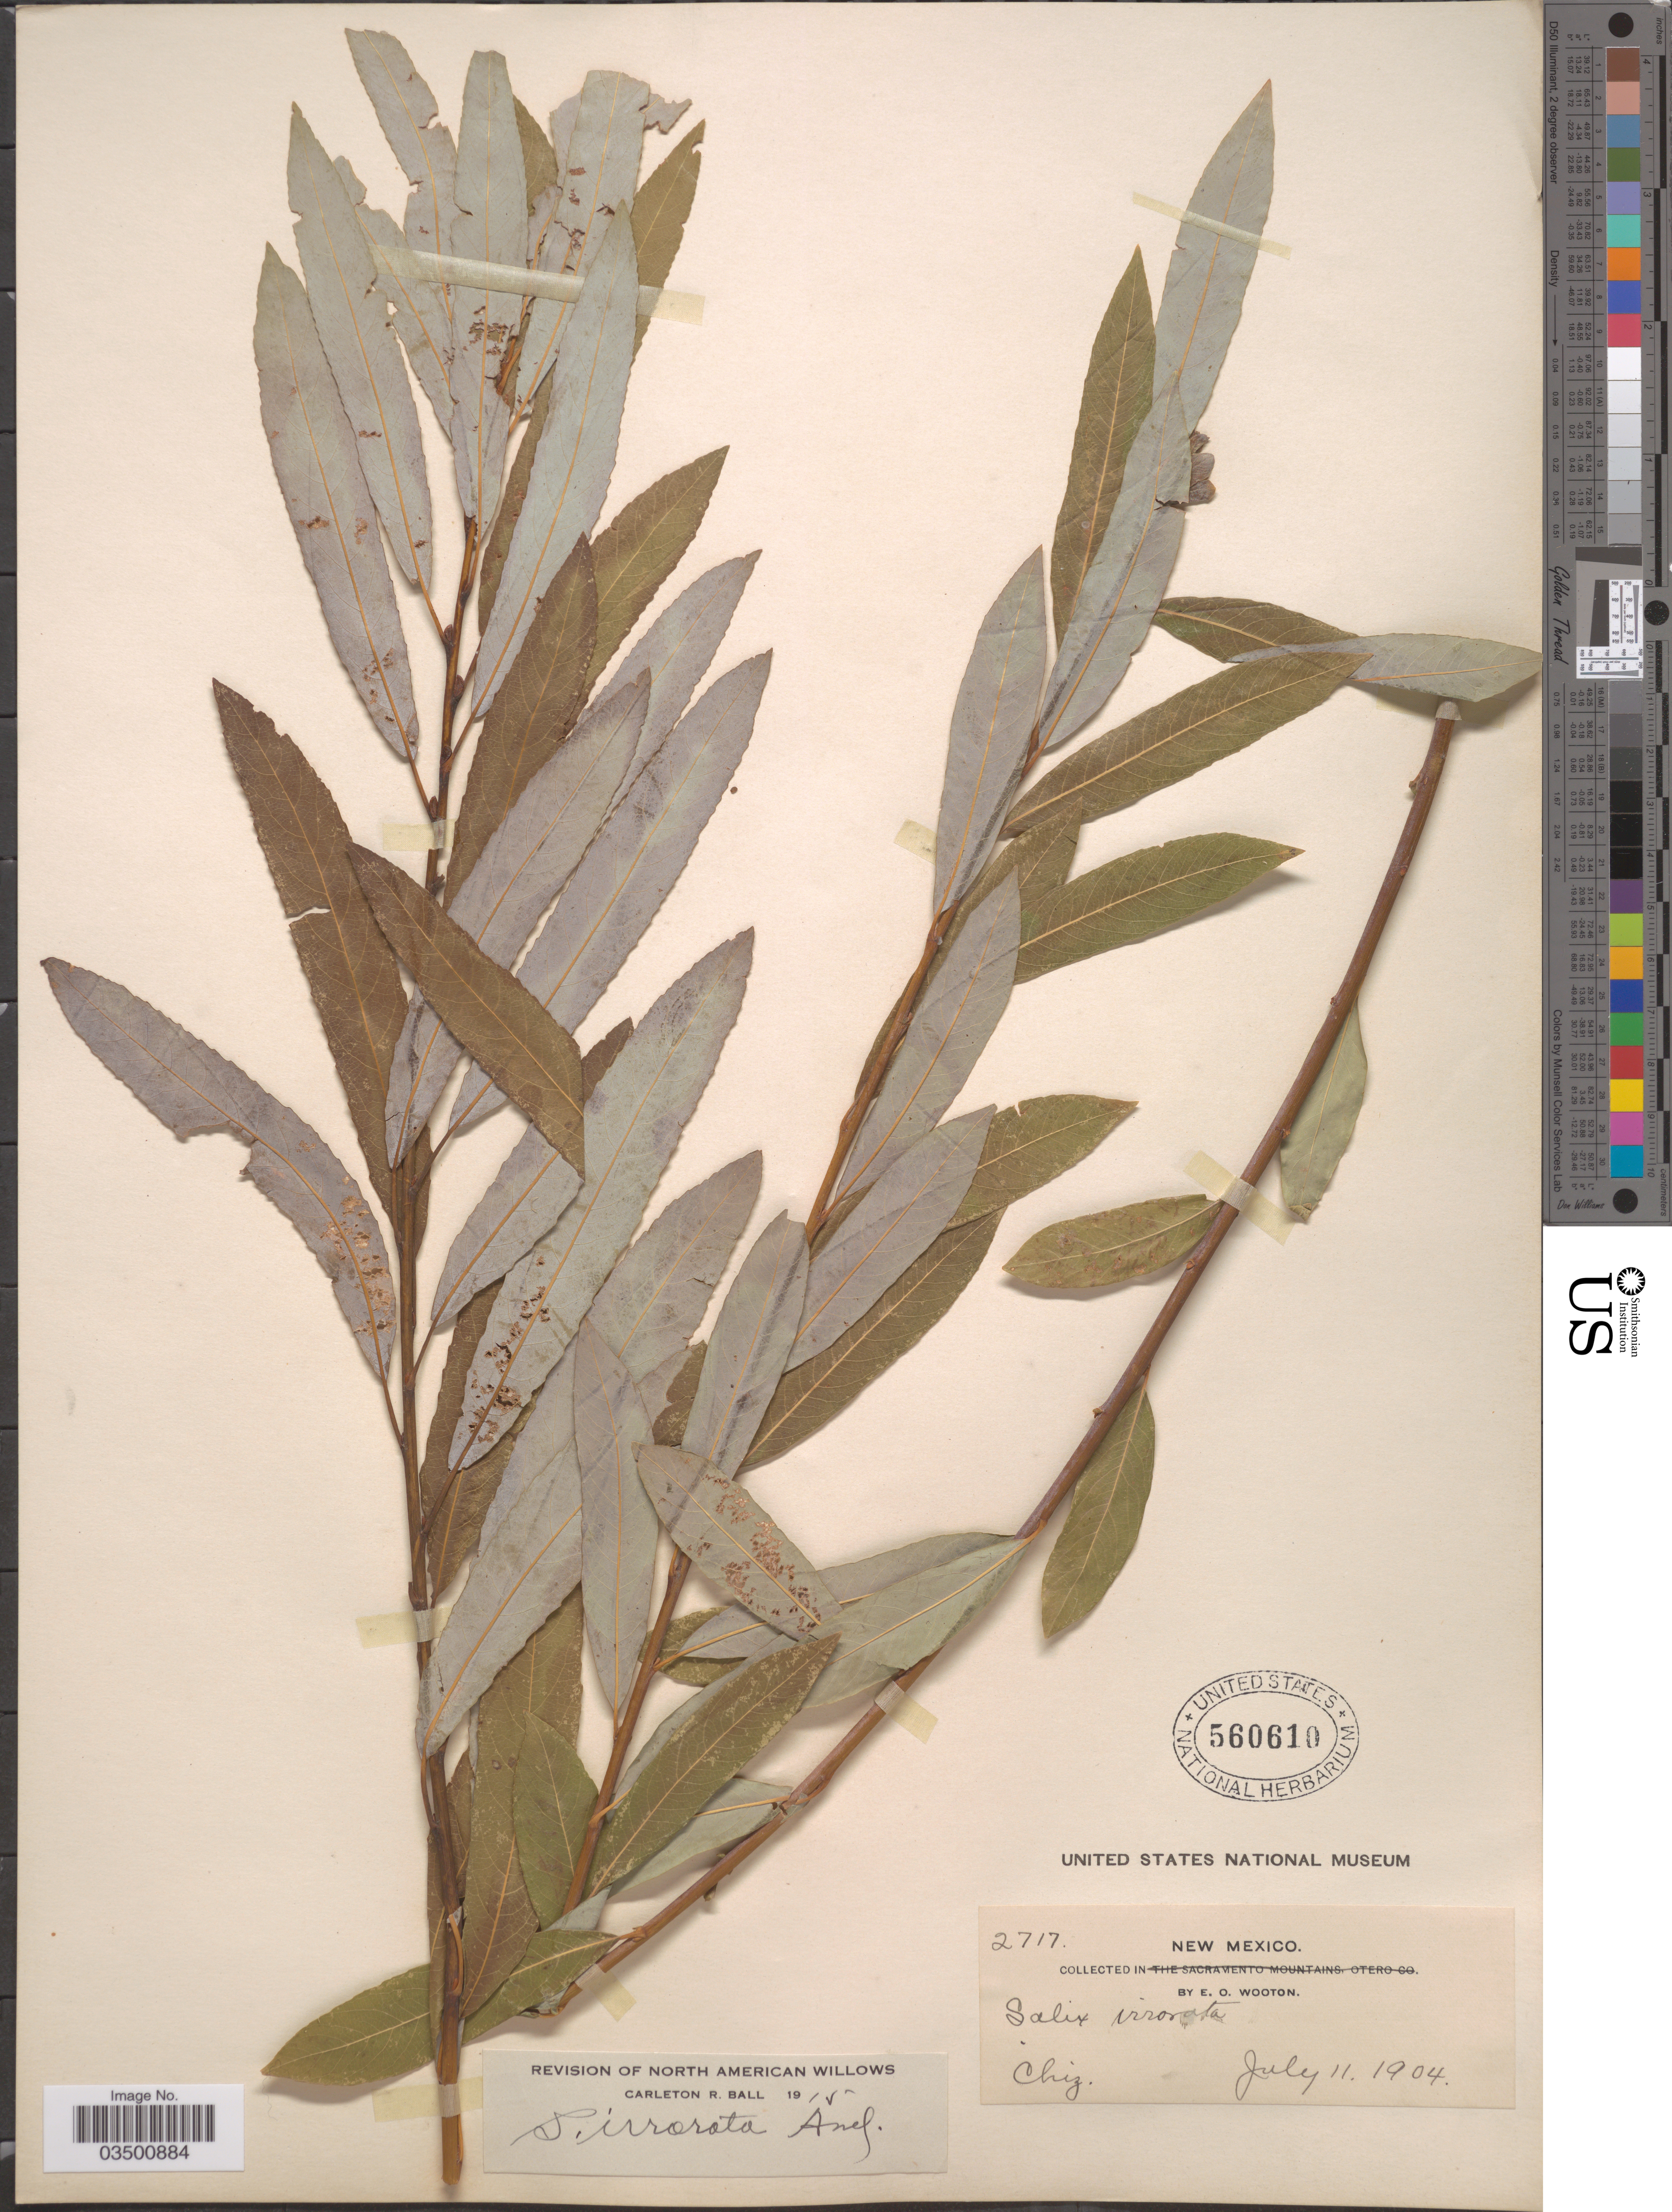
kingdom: Plantae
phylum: Tracheophyta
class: Magnoliopsida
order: Malpighiales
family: Salicaceae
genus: Salix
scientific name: Salix irrorata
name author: Andersson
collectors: E. O. Wooton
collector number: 2717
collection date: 1904-07-11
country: United States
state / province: New Mexico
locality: Chiz.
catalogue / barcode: US 560610